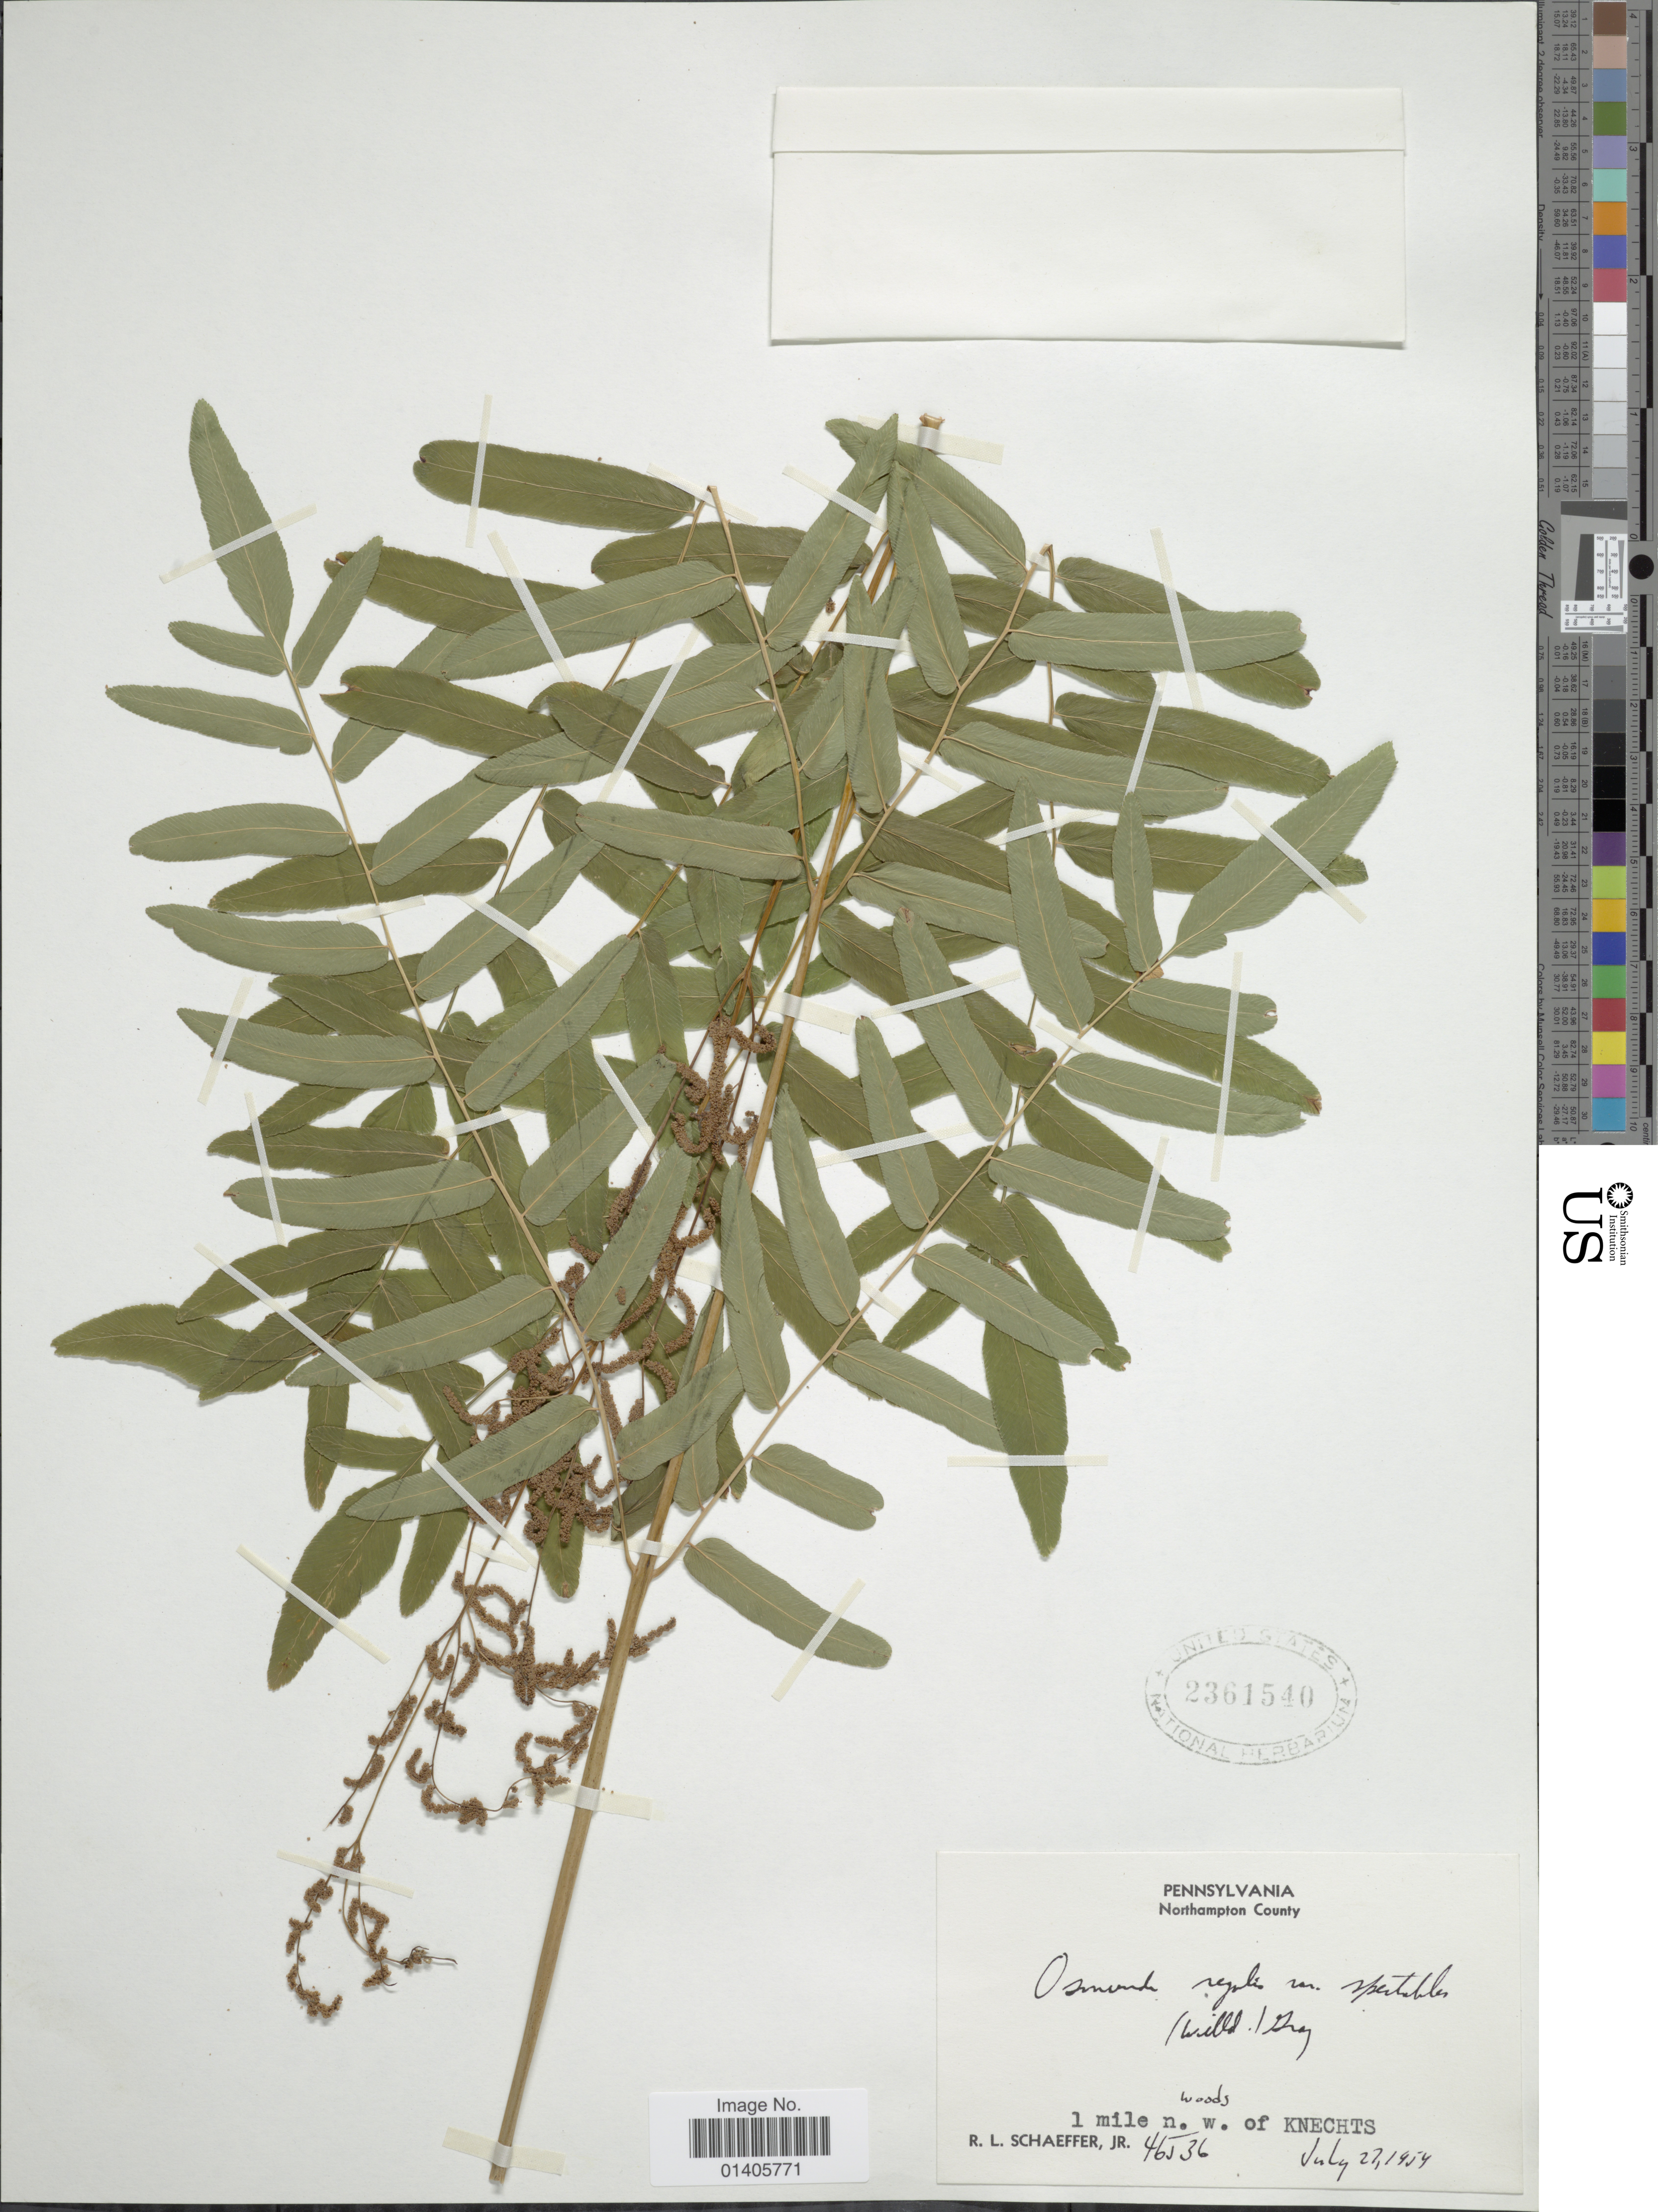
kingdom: Plantae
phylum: Tracheophyta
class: Polypodiopsida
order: Osmundales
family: Osmundaceae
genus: Osmunda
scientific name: Osmunda regalis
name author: L.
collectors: R. L. Schaeffer Jr.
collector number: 46536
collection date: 1954-07-27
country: United States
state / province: Pennsylvania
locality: Northampton County, 1 mile n.w. of Knechts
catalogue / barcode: US 2361540